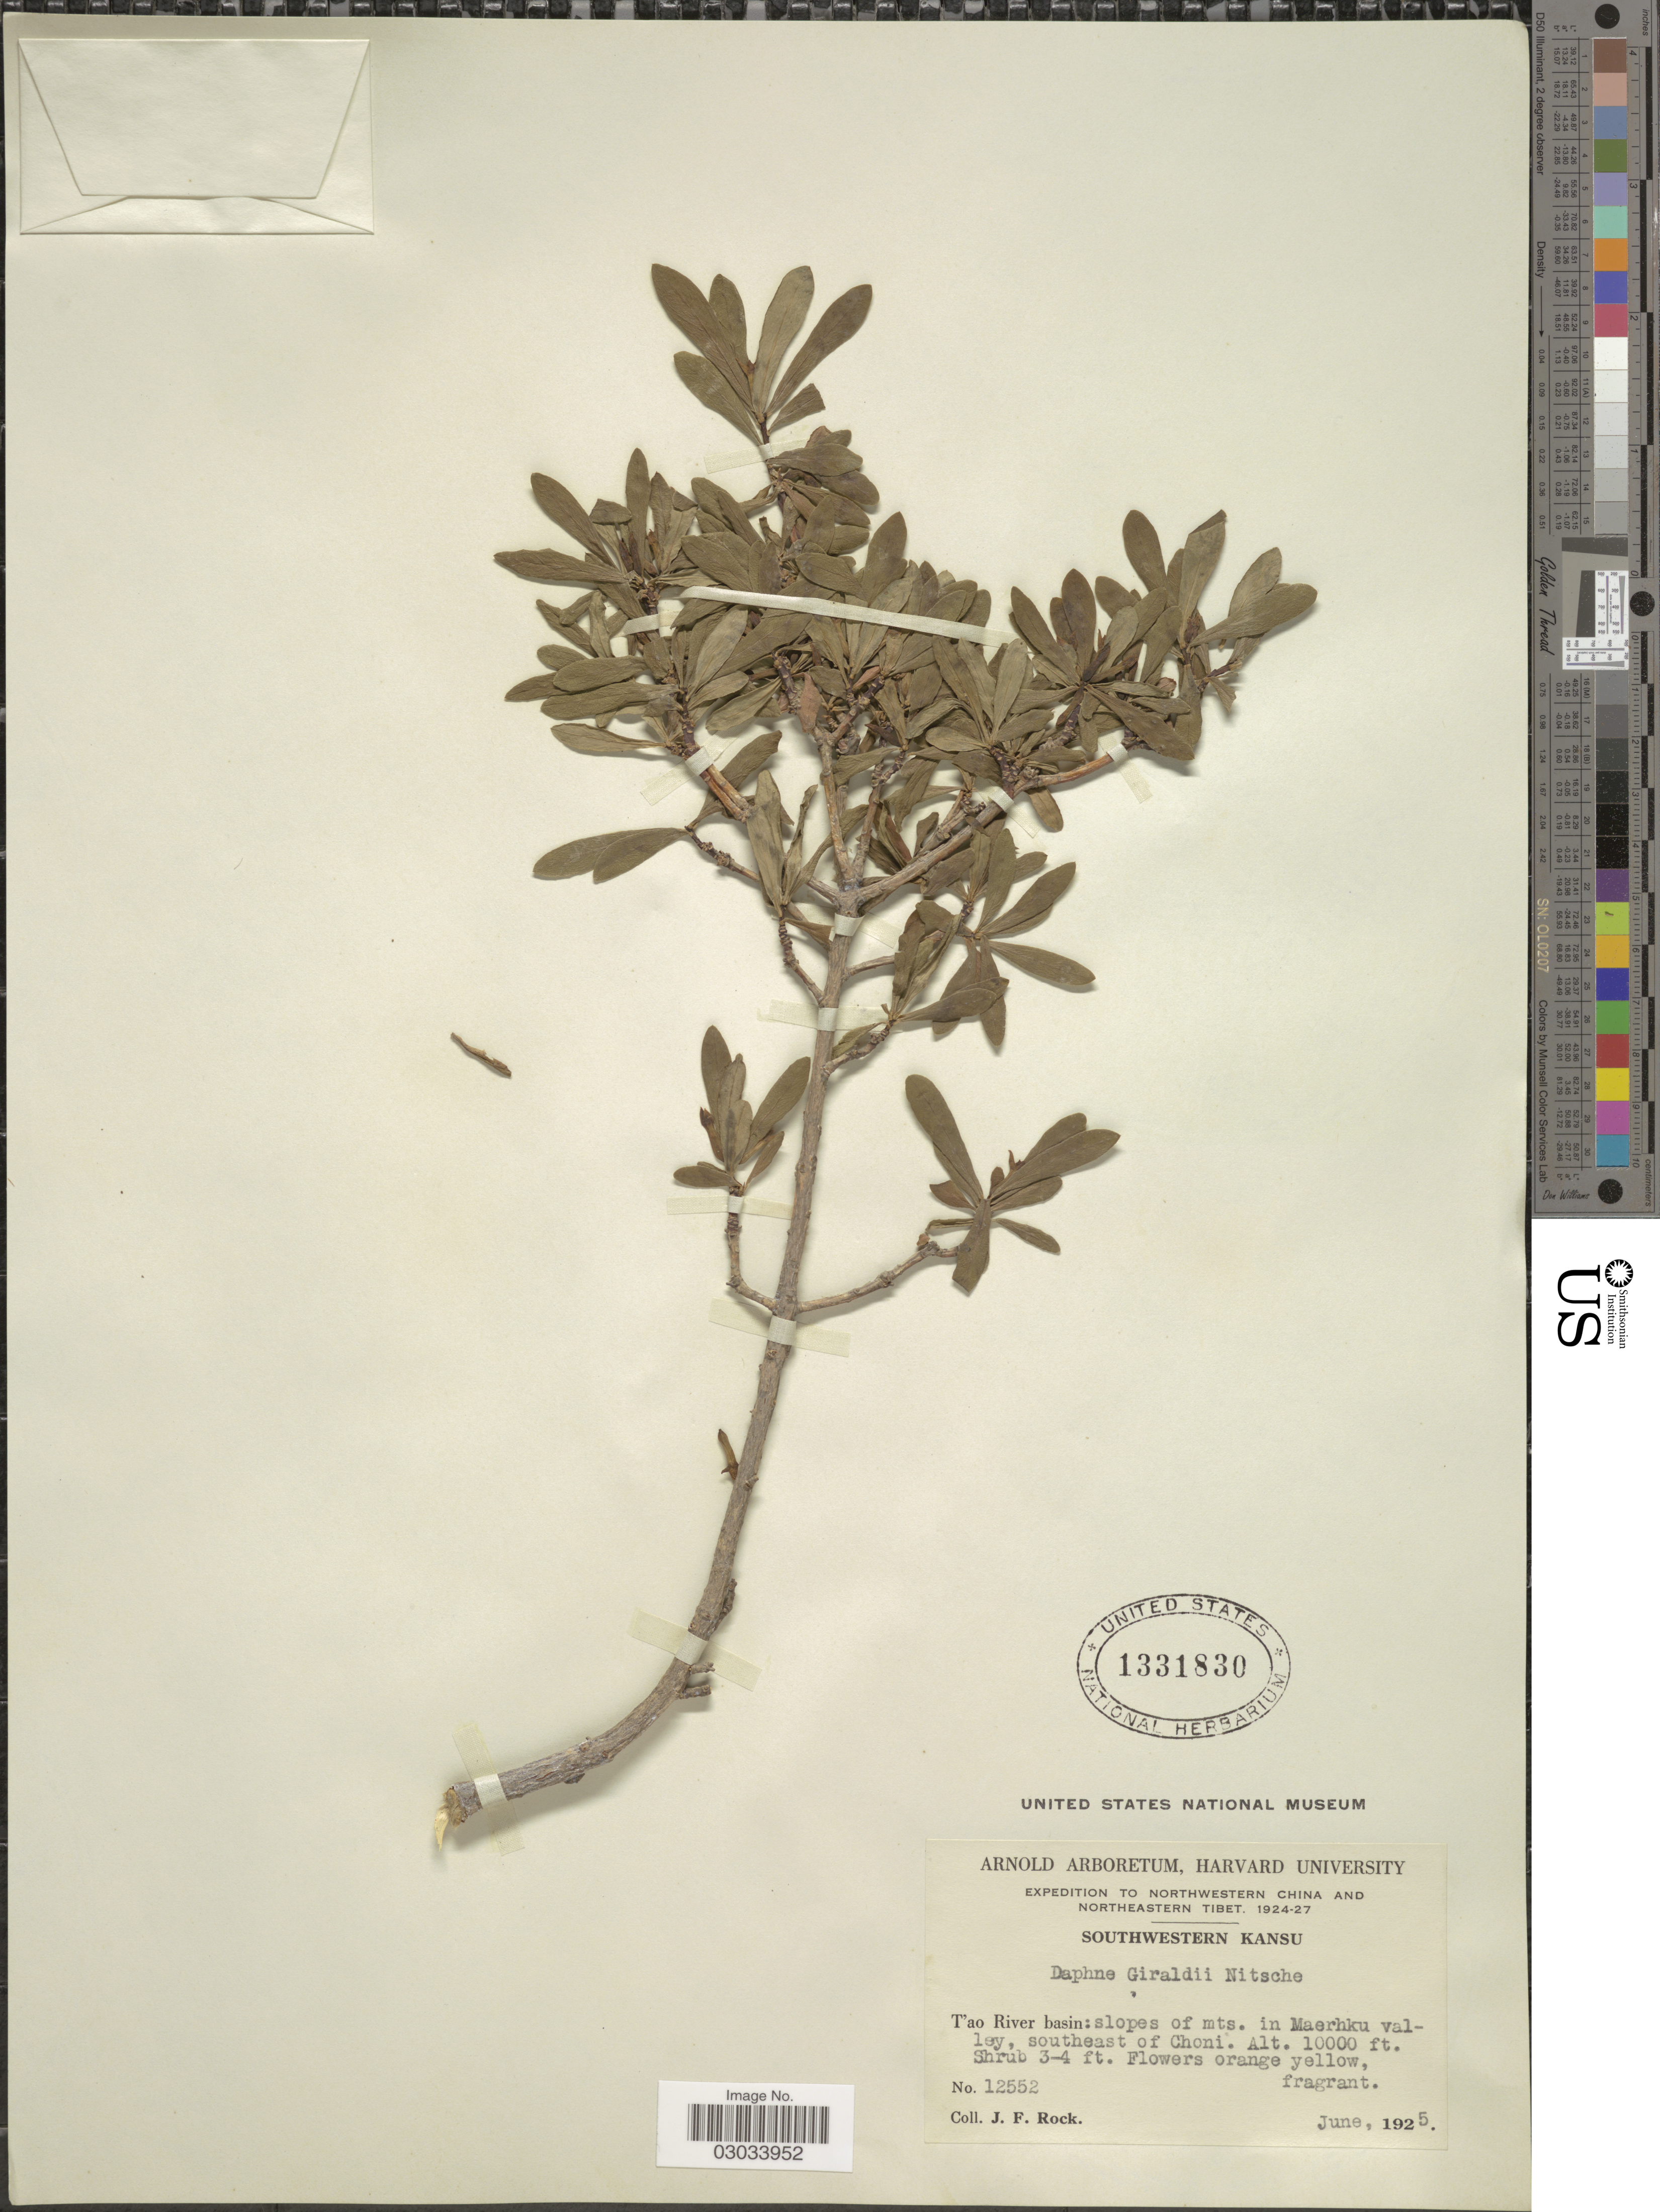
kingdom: Plantae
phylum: Tracheophyta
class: Magnoliopsida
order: Malvales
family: Thymelaeaceae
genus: Daphne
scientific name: Daphne giraldii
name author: Nitsche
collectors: J. Rock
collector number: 12552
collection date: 1925-06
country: China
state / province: Gansu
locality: Northwestern China. Southwestern Kansu. T'ao River basin: slopes of mts. in Maerhku valley, southeast of Choni.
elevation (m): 3048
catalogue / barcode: US 1331830